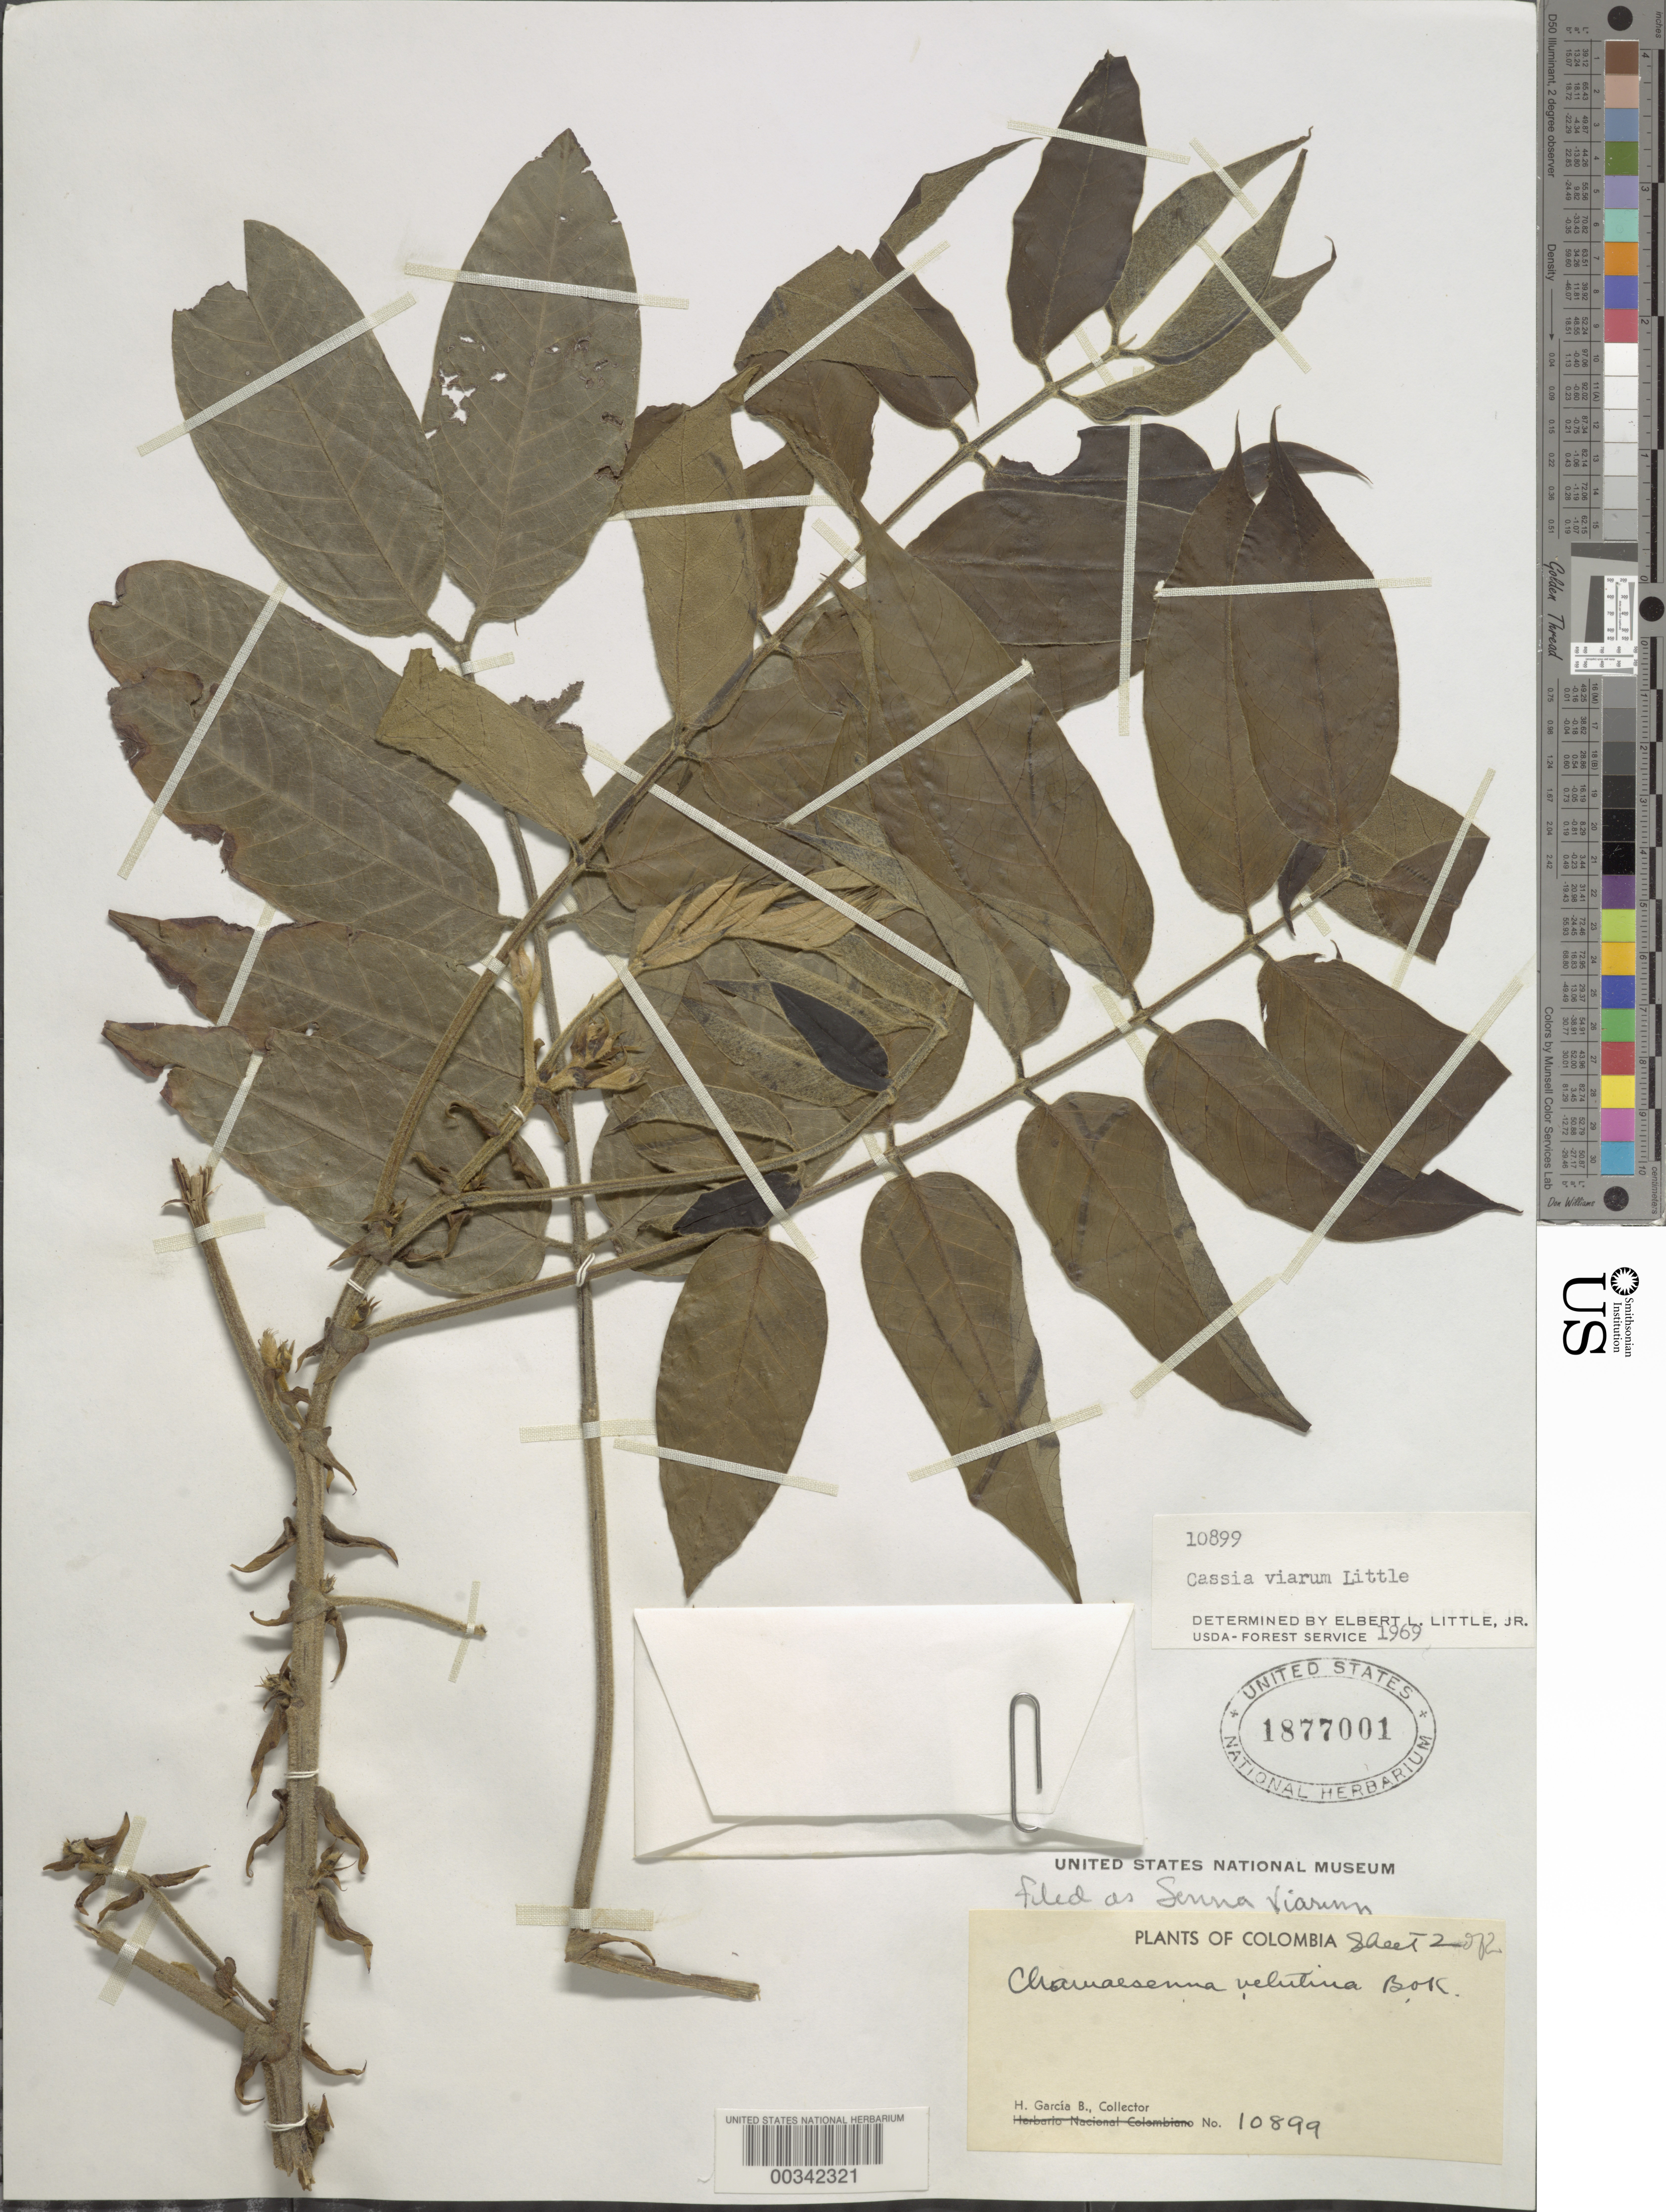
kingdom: Plantae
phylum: Tracheophyta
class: Magnoliopsida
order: Fabales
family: Fabaceae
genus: Senna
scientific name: Senna viarum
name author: (Little) H.S. Irwin & Barneby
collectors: H. García Barriga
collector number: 10899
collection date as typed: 01 Jan 1943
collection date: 1943-01-01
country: Colombia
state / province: Bogota D.C. / Cundinamarca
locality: Bogota; Ciudad Universitaria, Jardin Botanico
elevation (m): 2600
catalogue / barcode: US 1877001